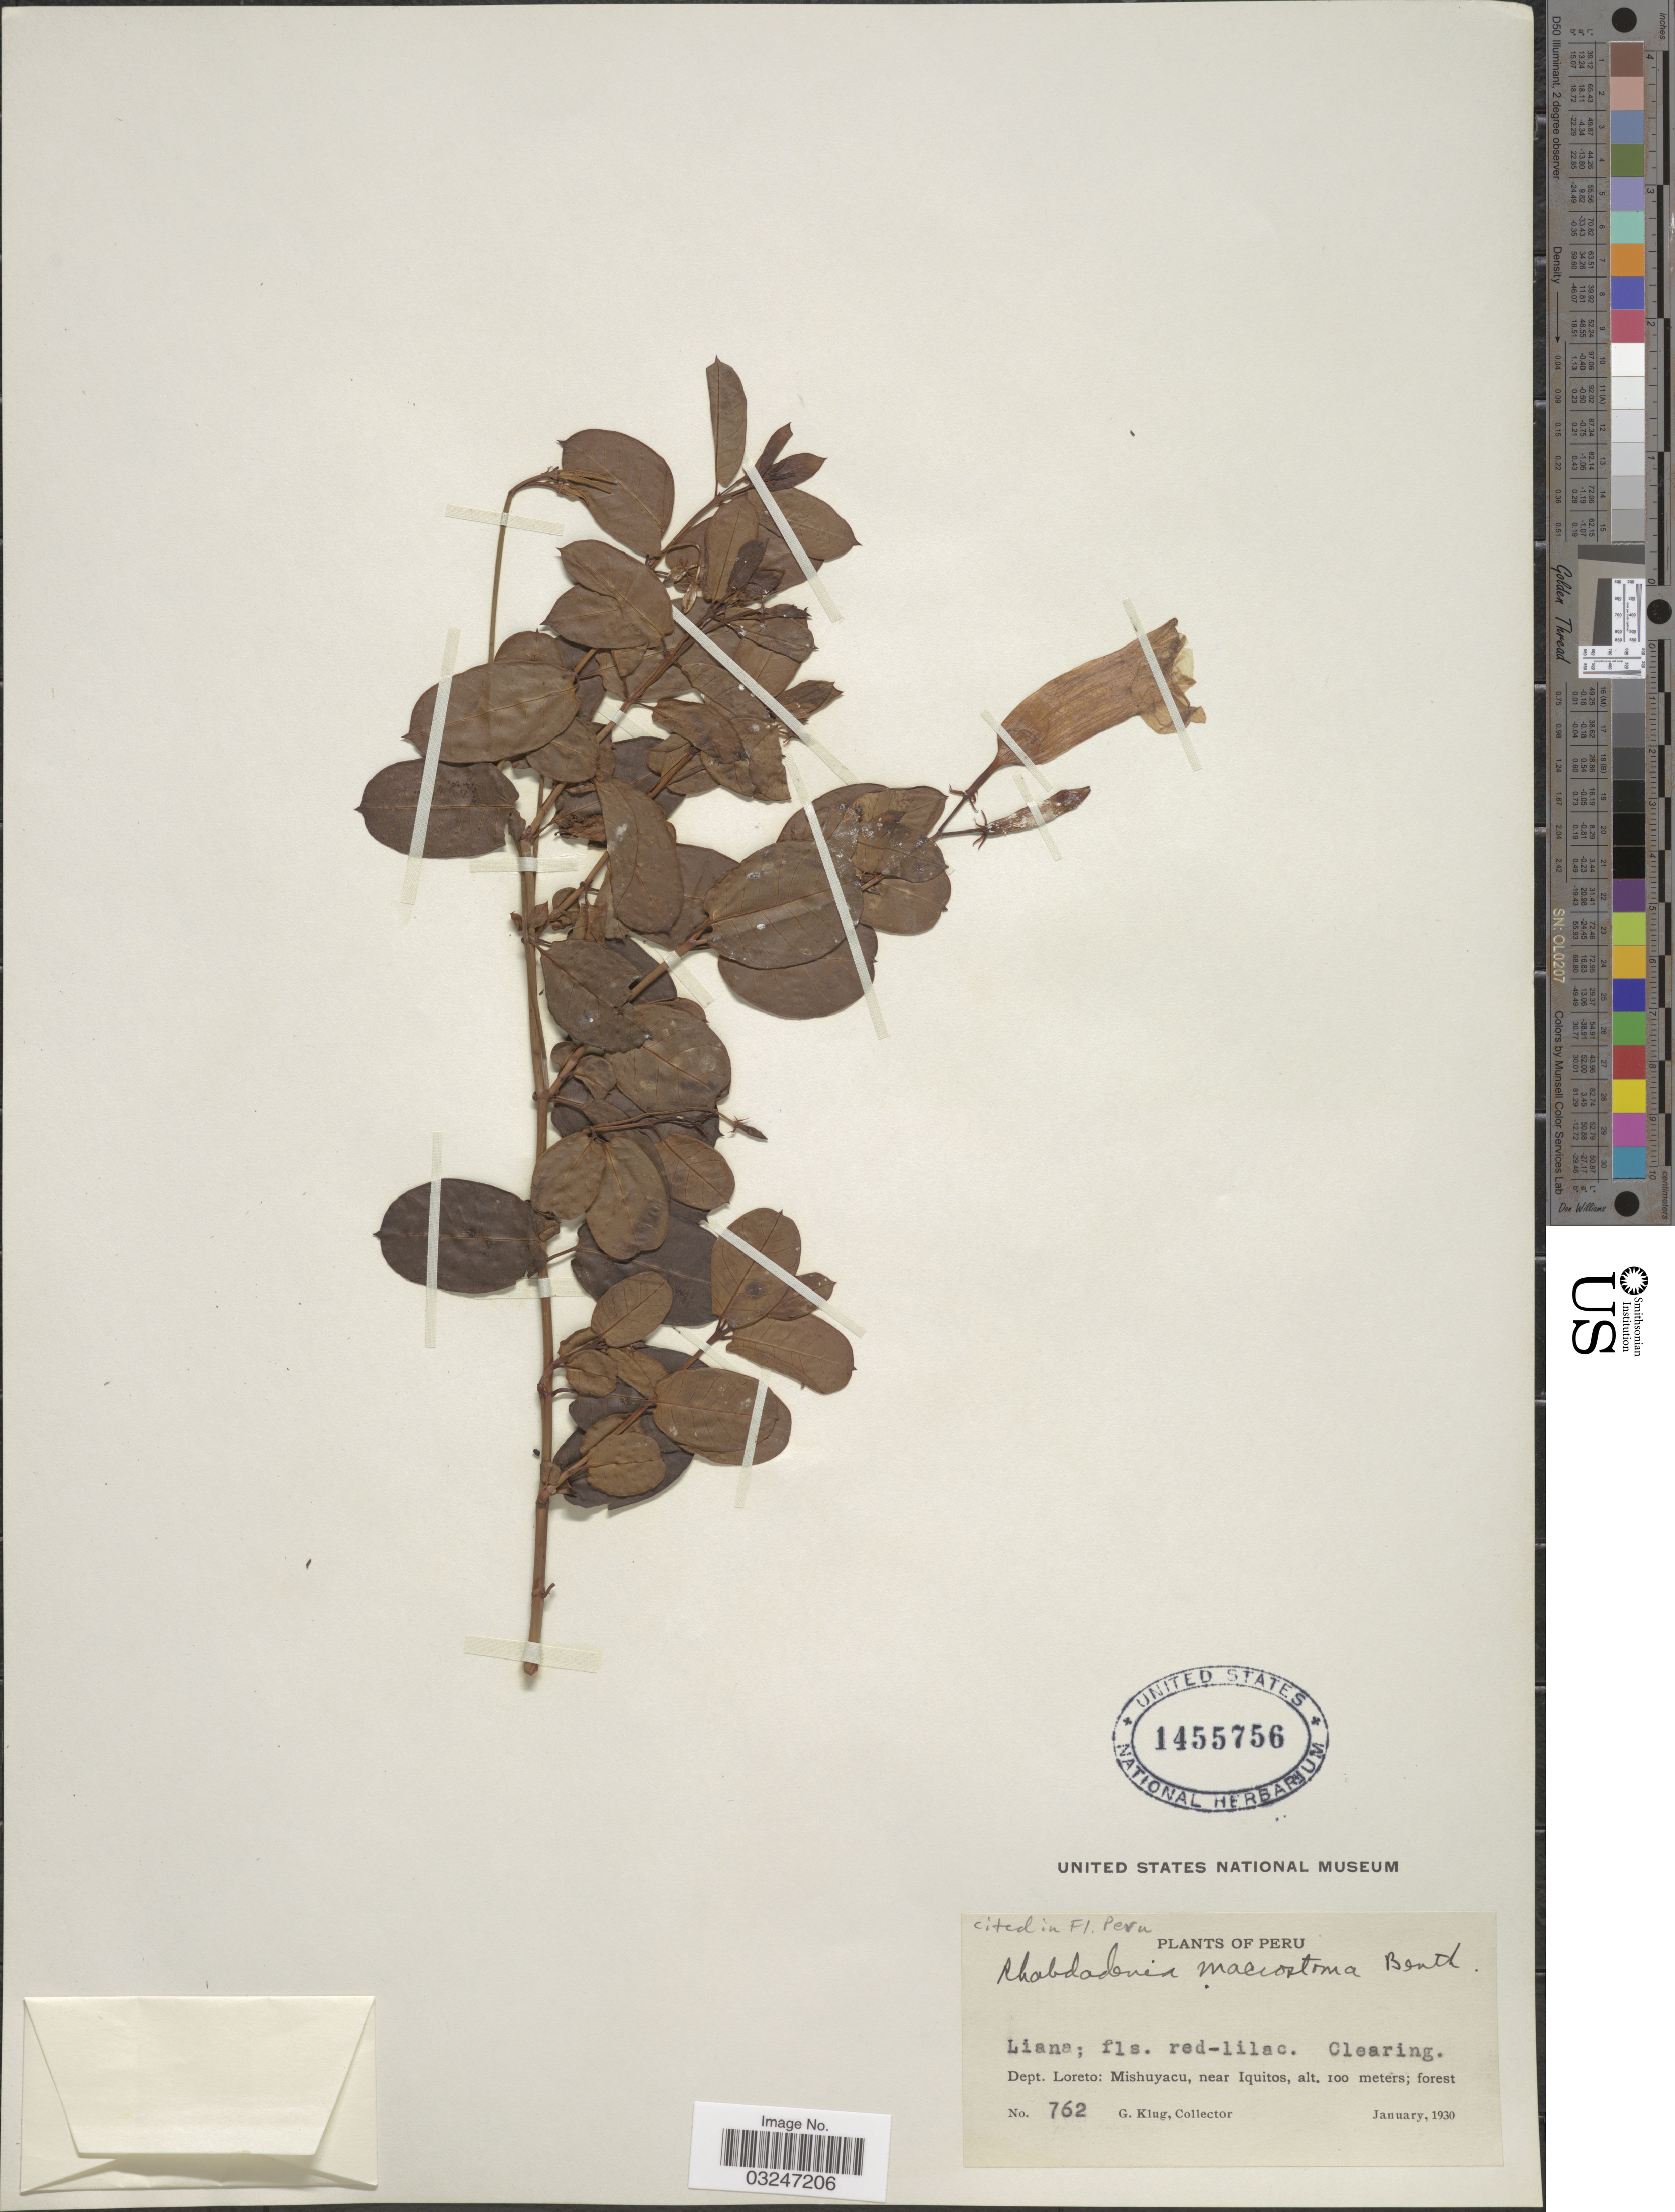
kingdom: Plantae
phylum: Tracheophyta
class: Magnoliopsida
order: Gentianales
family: Apocynaceae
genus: Rhabdadenia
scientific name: Rhabdadenia macrostoma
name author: (Benth.) Müll. Arg.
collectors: G. Klug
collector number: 762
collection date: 1930-01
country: Peru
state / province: Loreto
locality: Dept. Loreto: Mishuyacu, near Iquitos.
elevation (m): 100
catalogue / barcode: US 1455756